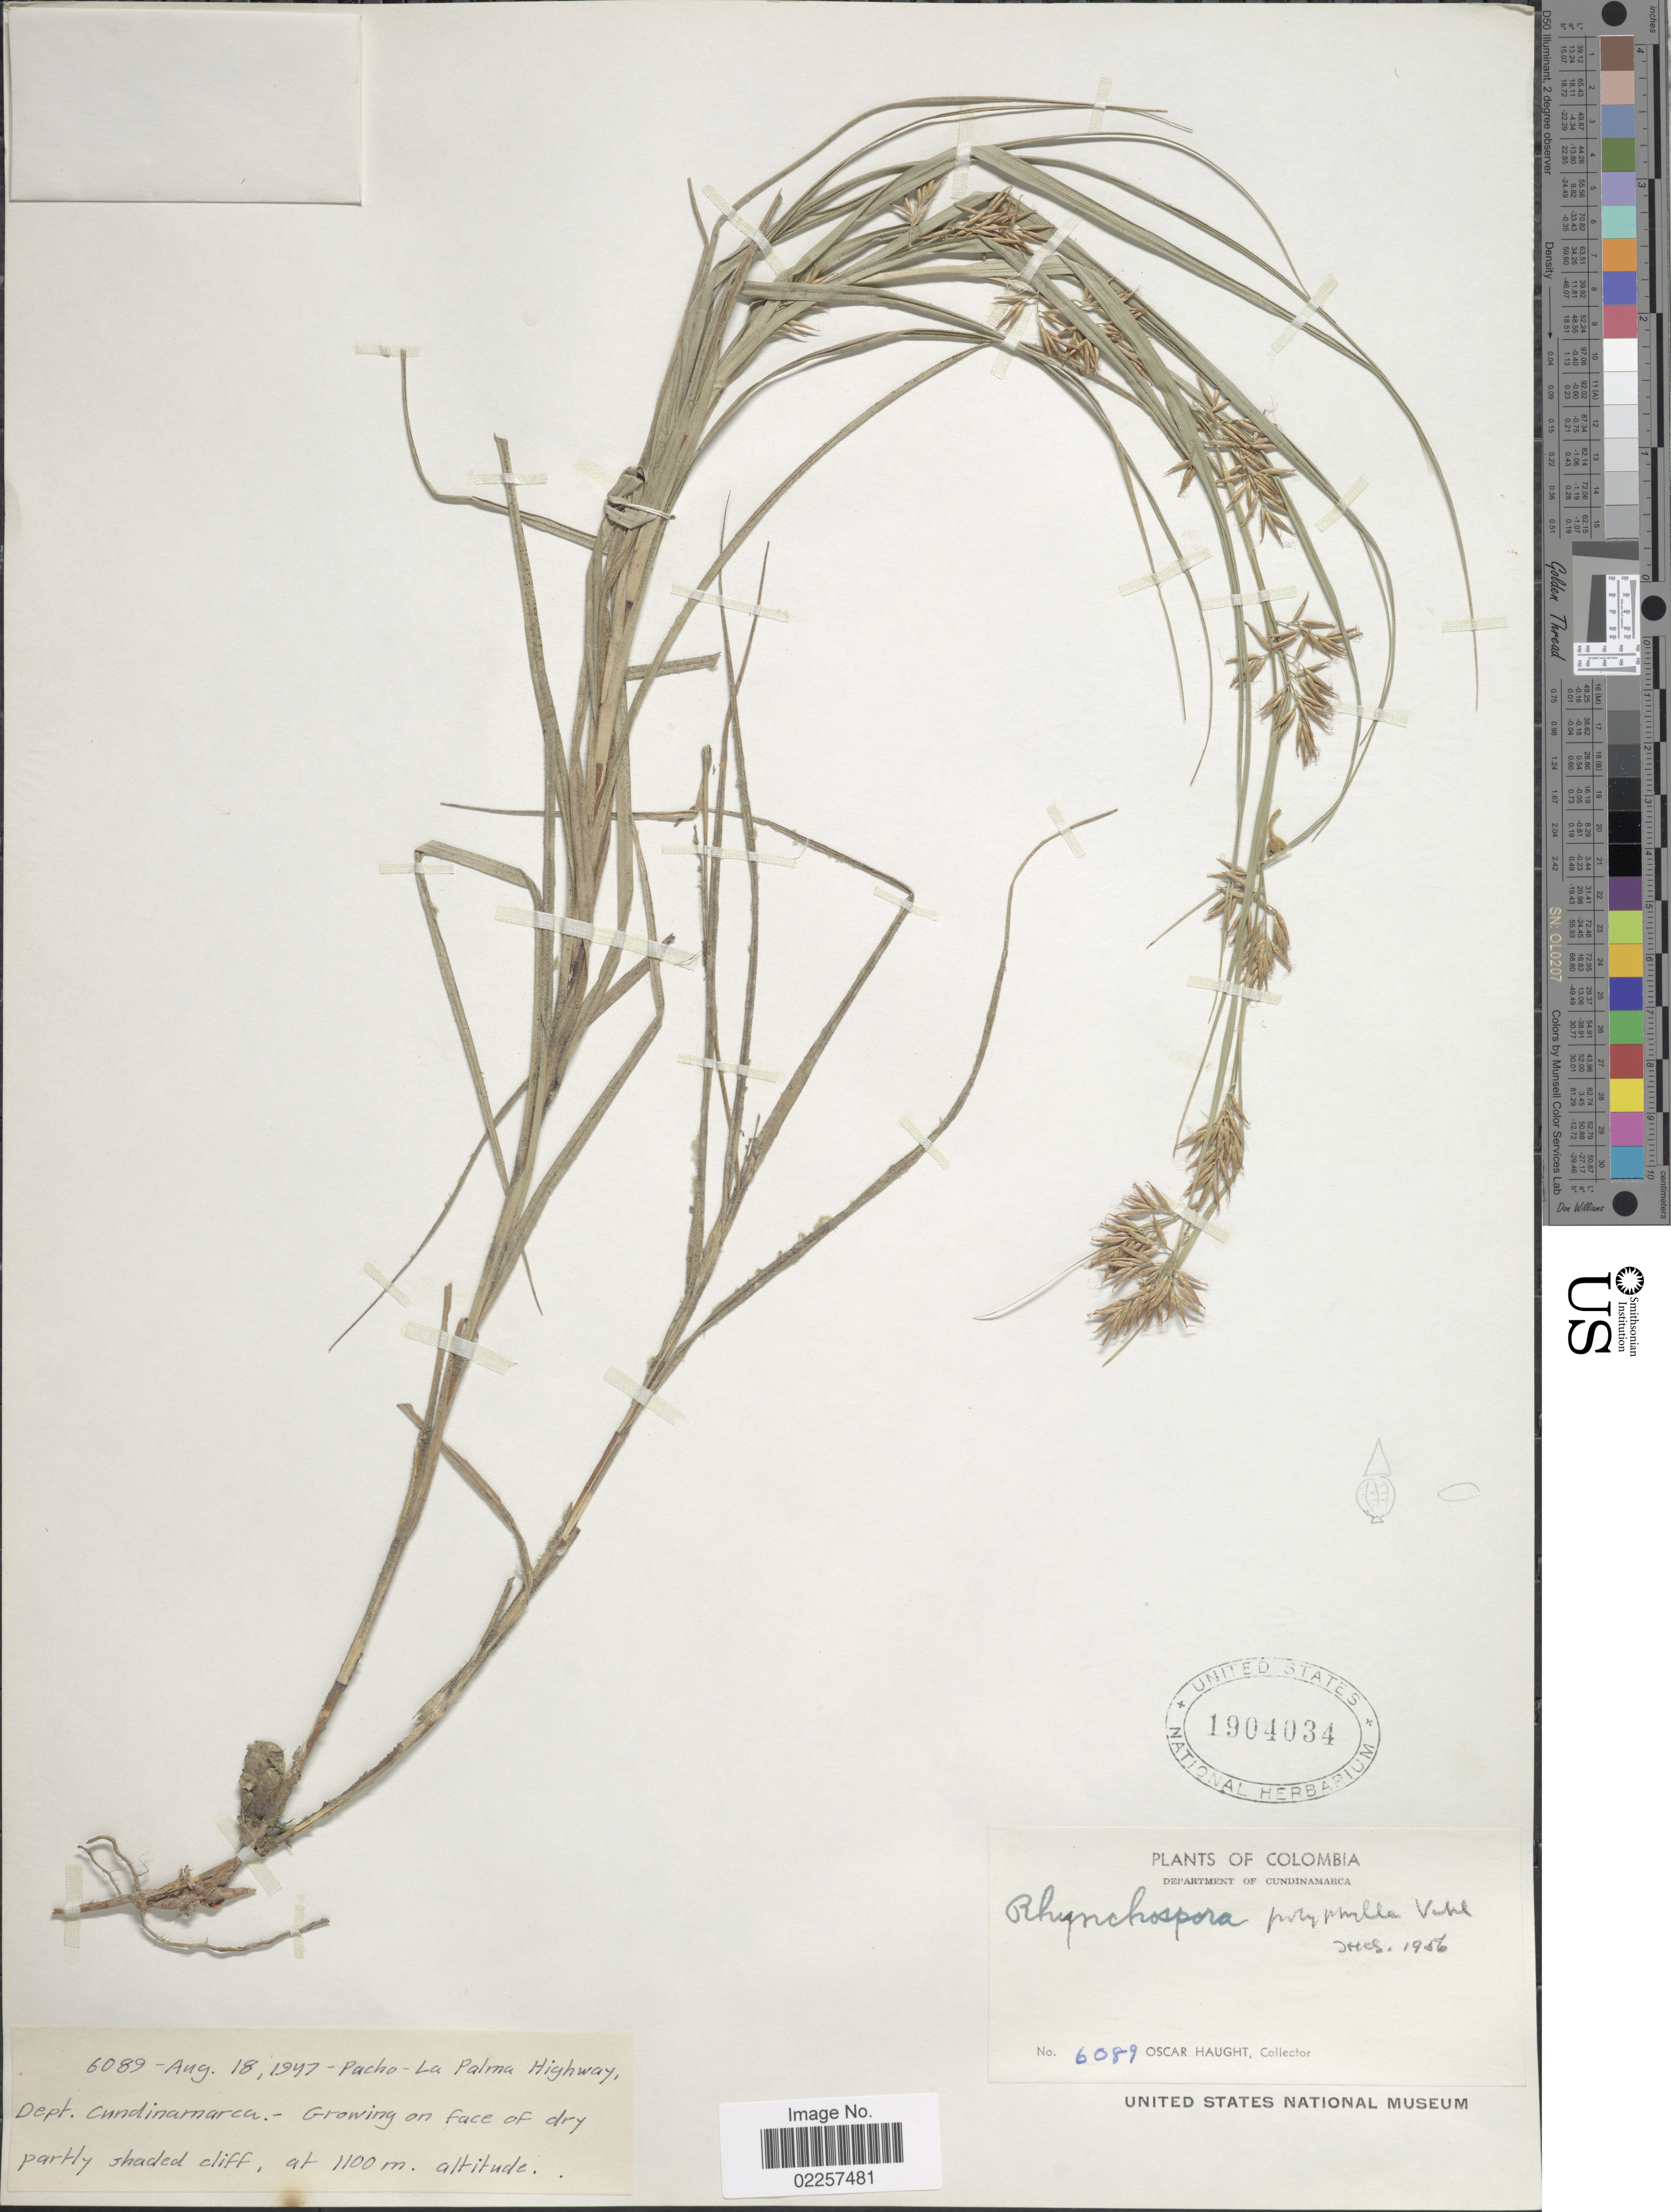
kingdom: Plantae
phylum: Tracheophyta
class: Liliopsida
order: Poales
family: Cyperaceae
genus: Rhynchospora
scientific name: Rhynchospora sp.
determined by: Strong, Mark T., (BOT), Smithsonian Institution - National Museum of Natural History (UNITED STATES)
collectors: O. Haught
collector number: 6089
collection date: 1947-08-18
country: Colombia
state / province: Cundinamarca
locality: Growing on face of dry shaded cliff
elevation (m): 1100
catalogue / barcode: US 1904034